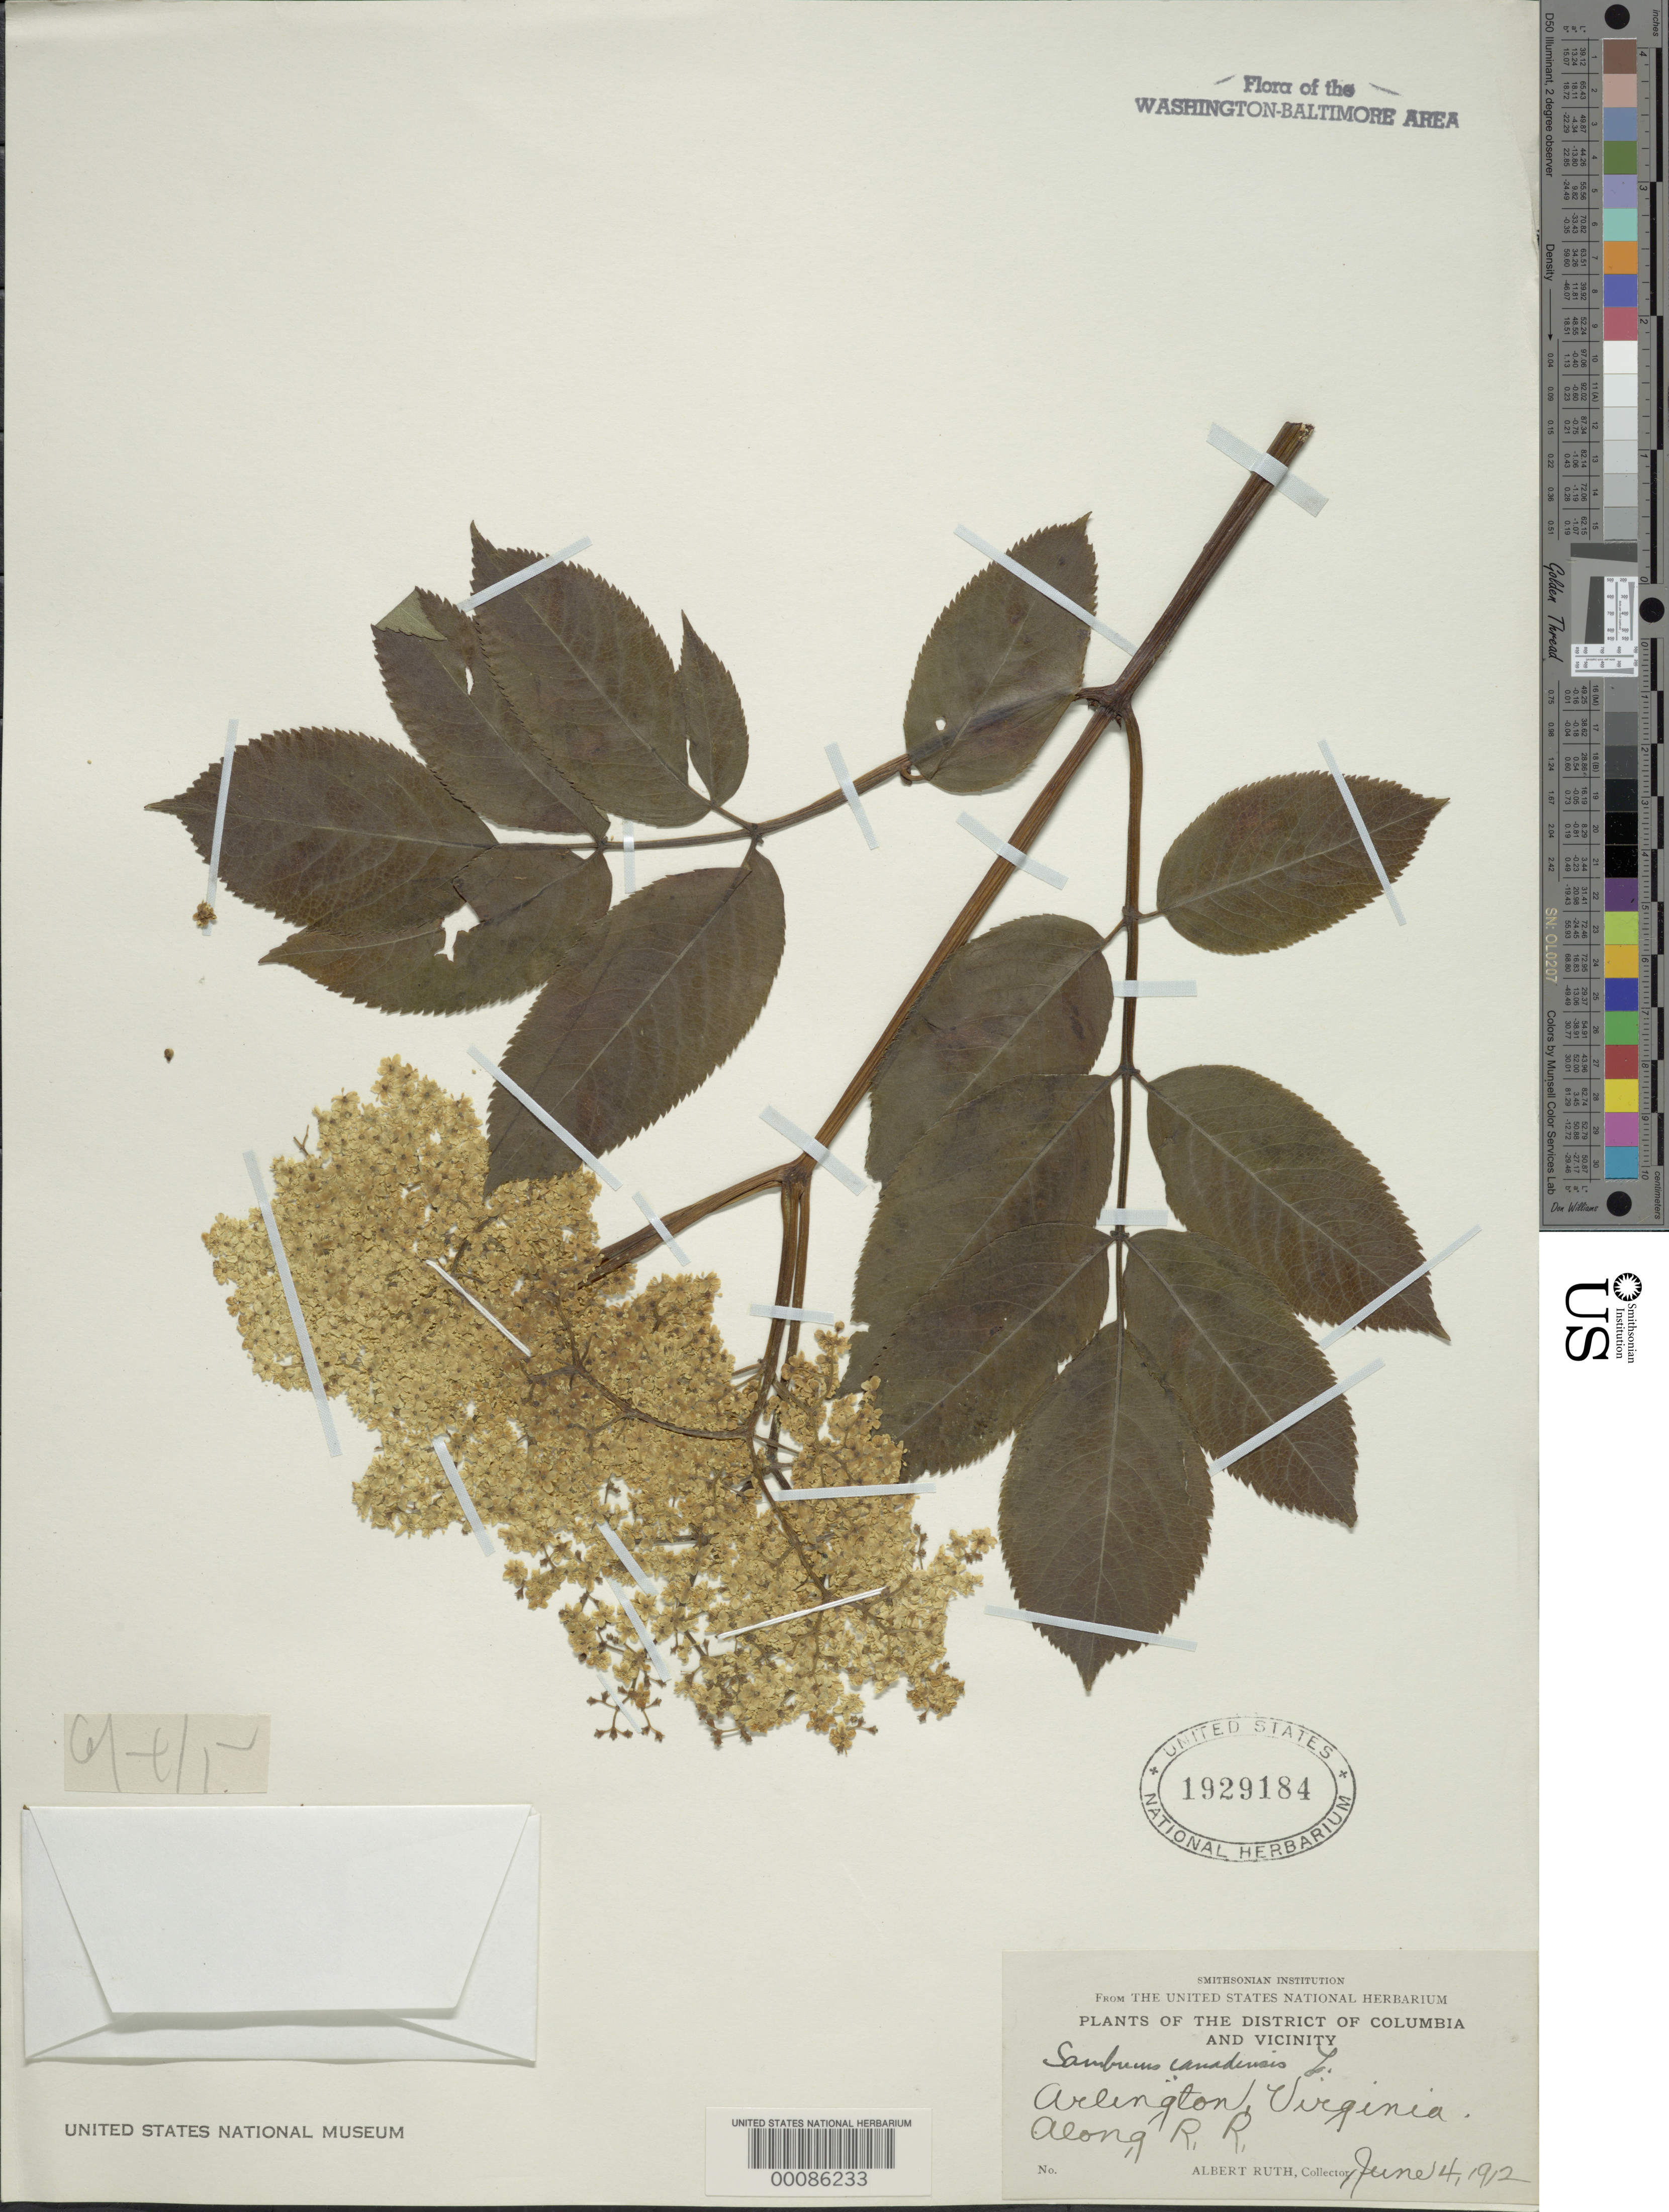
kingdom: Plantae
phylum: Tracheophyta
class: Magnoliopsida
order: Dipsacales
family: Viburnaceae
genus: Sambucus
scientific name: Sambucus canadensis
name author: L.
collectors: A. Ruth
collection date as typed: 04 Jun 1912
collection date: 1912-06-04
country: United States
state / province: Virginia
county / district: Arlington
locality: Arlington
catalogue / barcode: US 1929184